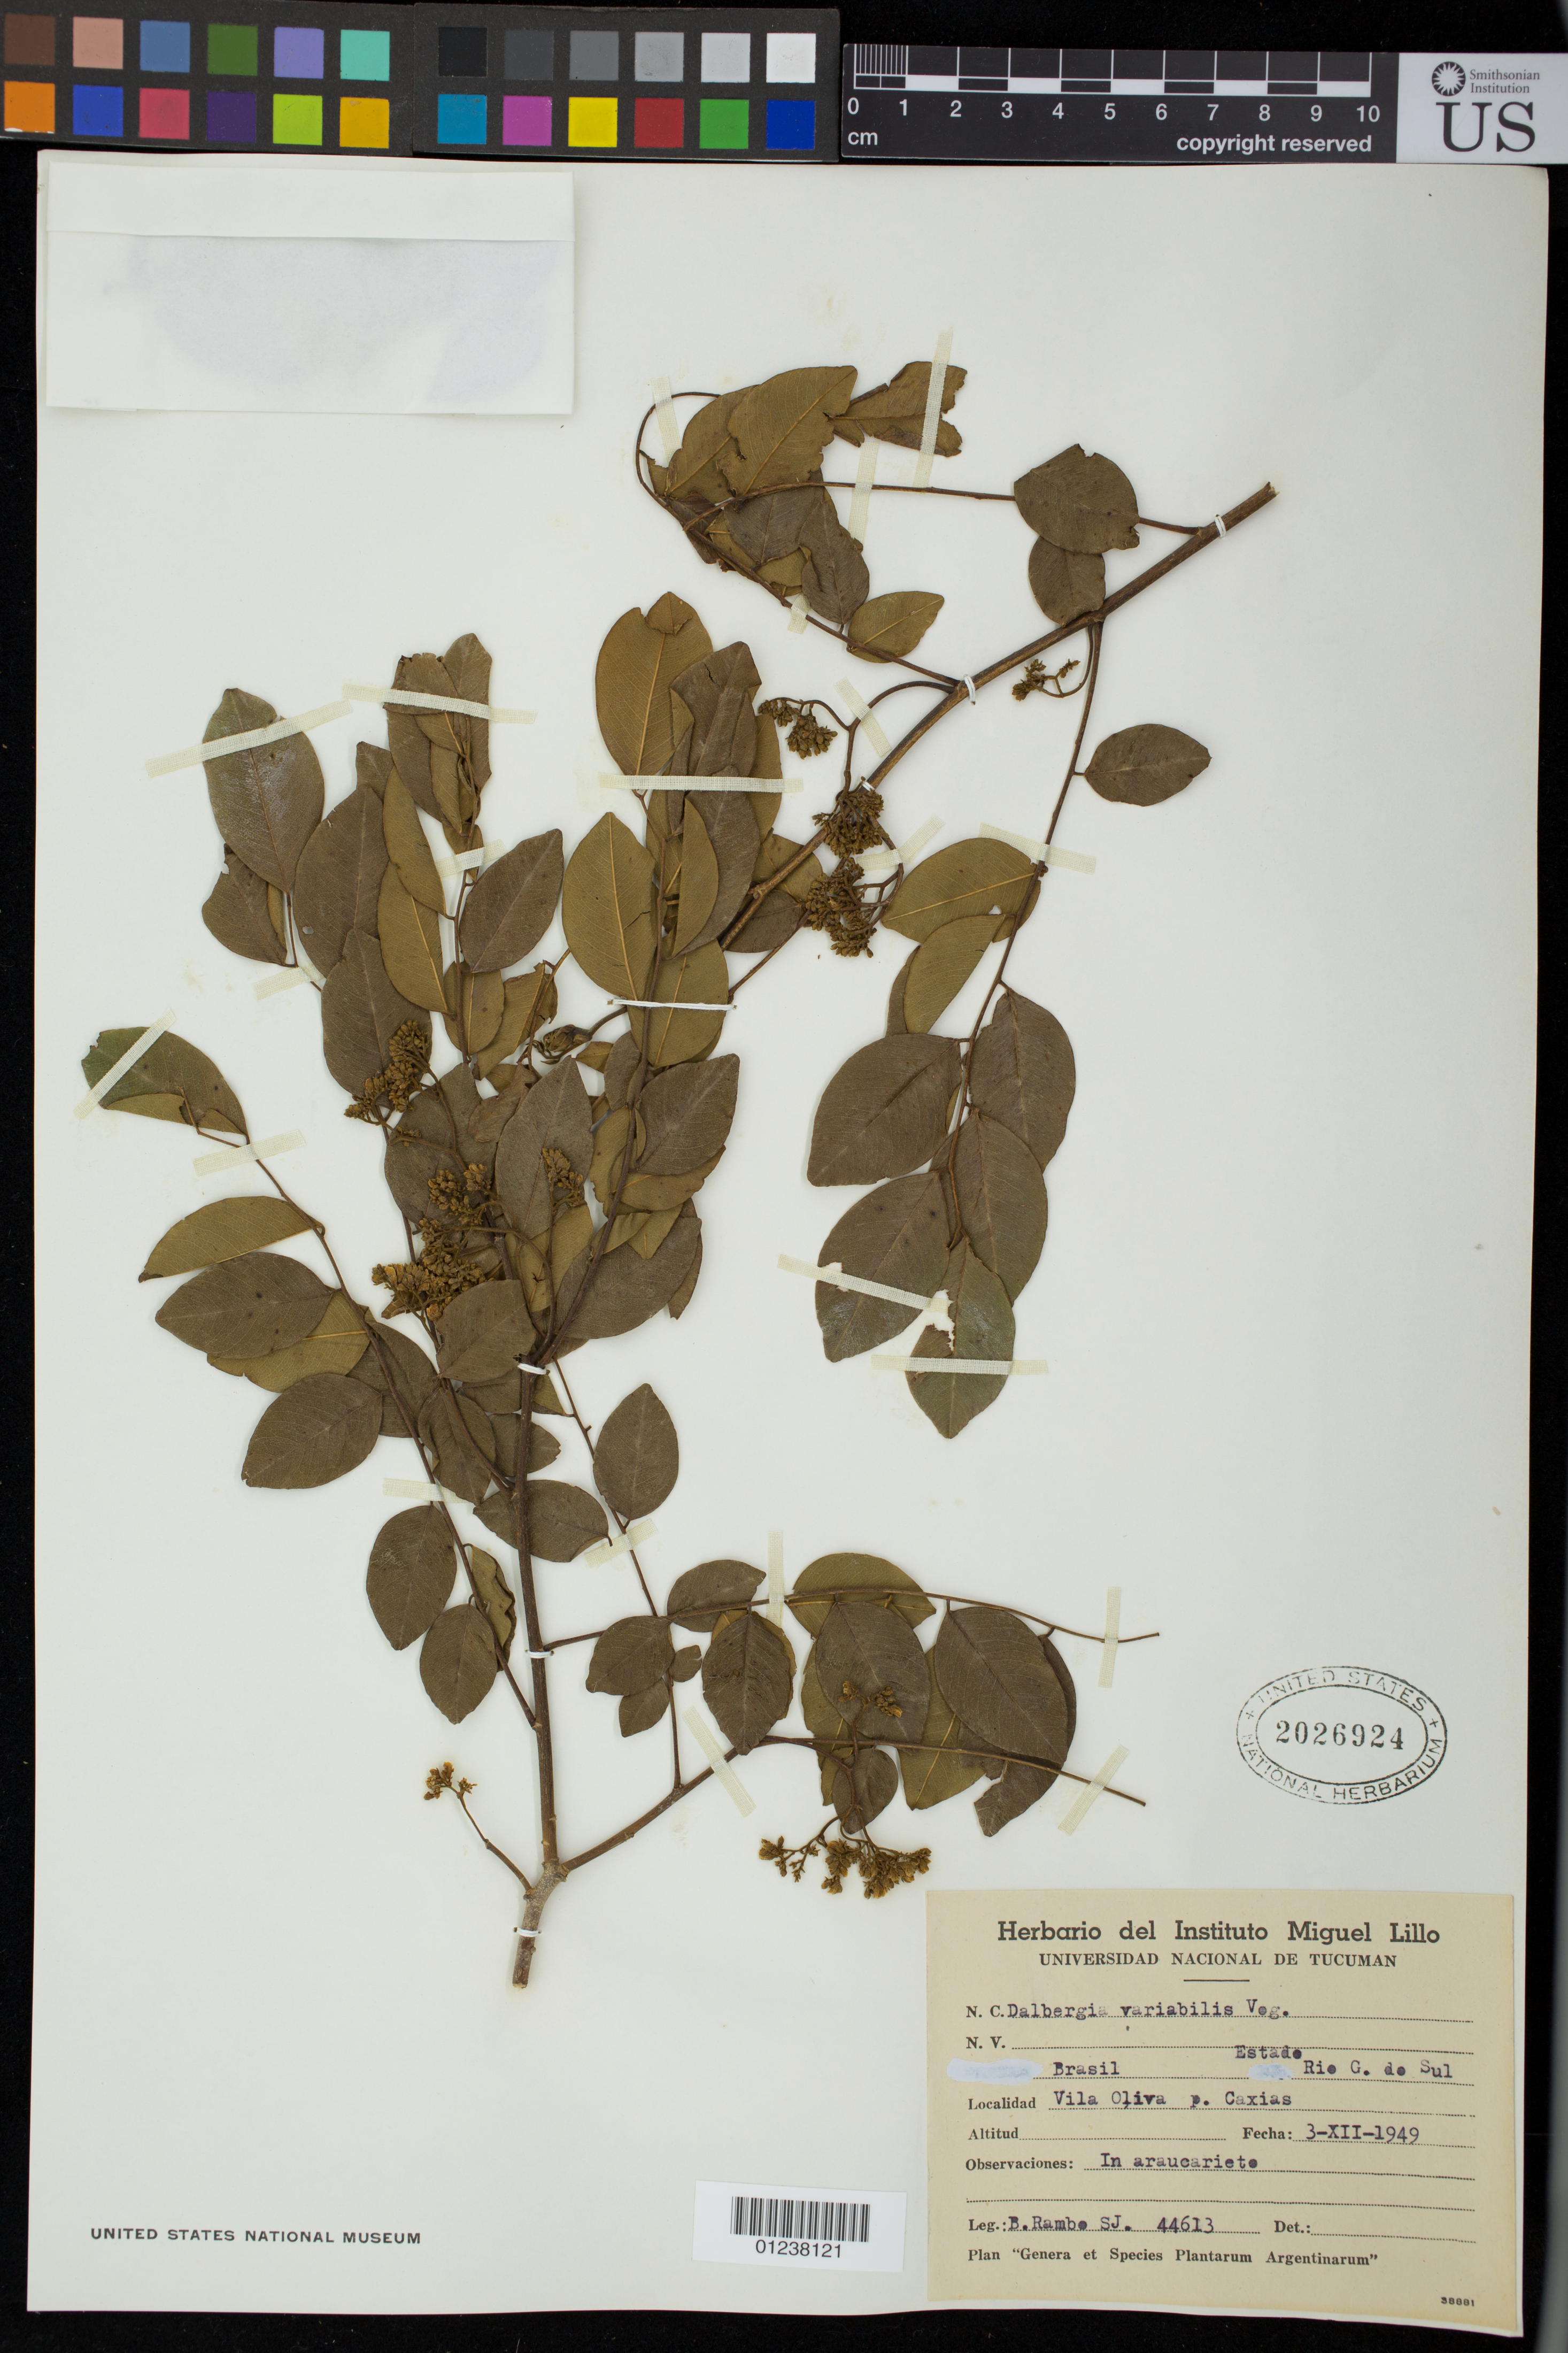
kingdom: Plantae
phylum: Tracheophyta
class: Magnoliopsida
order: Fabales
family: Fabaceae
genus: Dalbergia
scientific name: Dalbergia frutescens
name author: (Vell.) Britton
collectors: B. Rambe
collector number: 44613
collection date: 1949-12-03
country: Brazil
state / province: Rio Grande do Sul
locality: Estado Rio G. do Sul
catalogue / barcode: US 2026924